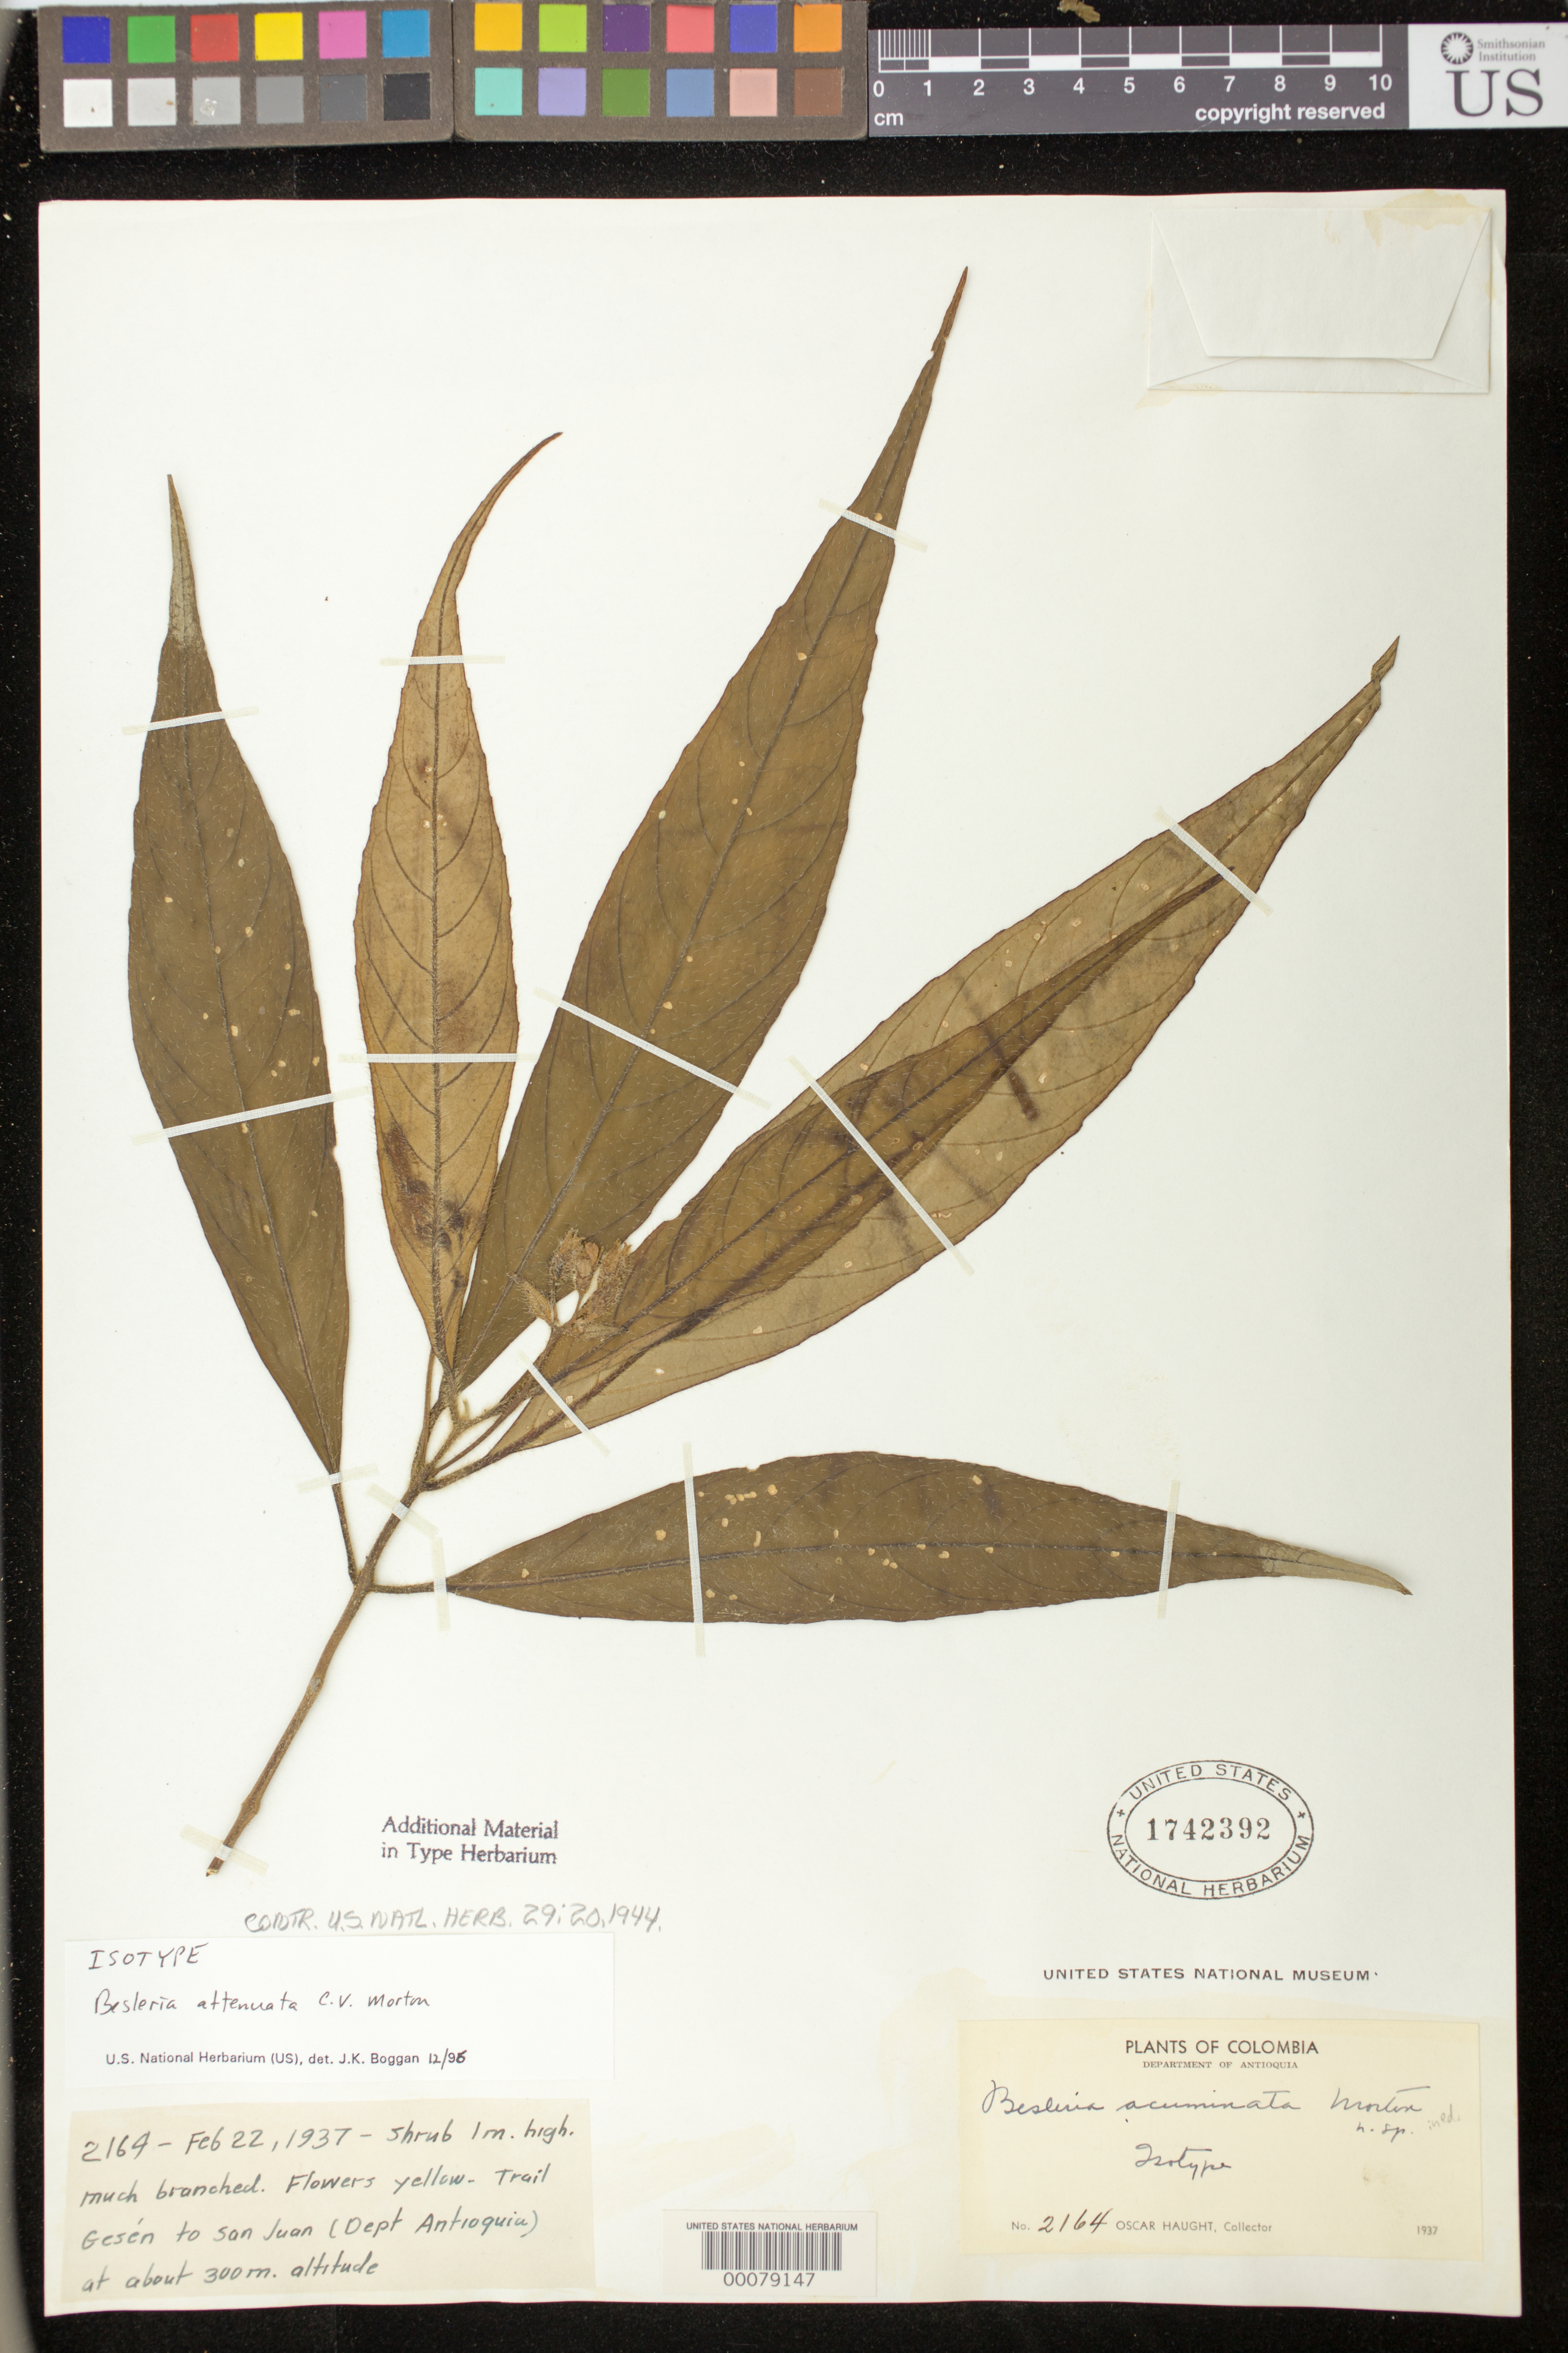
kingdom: Plantae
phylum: Tracheophyta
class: Magnoliopsida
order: Lamiales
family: Gesneriaceae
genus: Besleria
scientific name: Besleria attenuata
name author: C.V. Morton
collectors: O. L. Haught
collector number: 2164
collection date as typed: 22 Feb 1937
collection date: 1937-02-22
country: Colombia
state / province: Antioquia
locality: Trail Gesén to San Juan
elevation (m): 300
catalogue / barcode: US 1742392